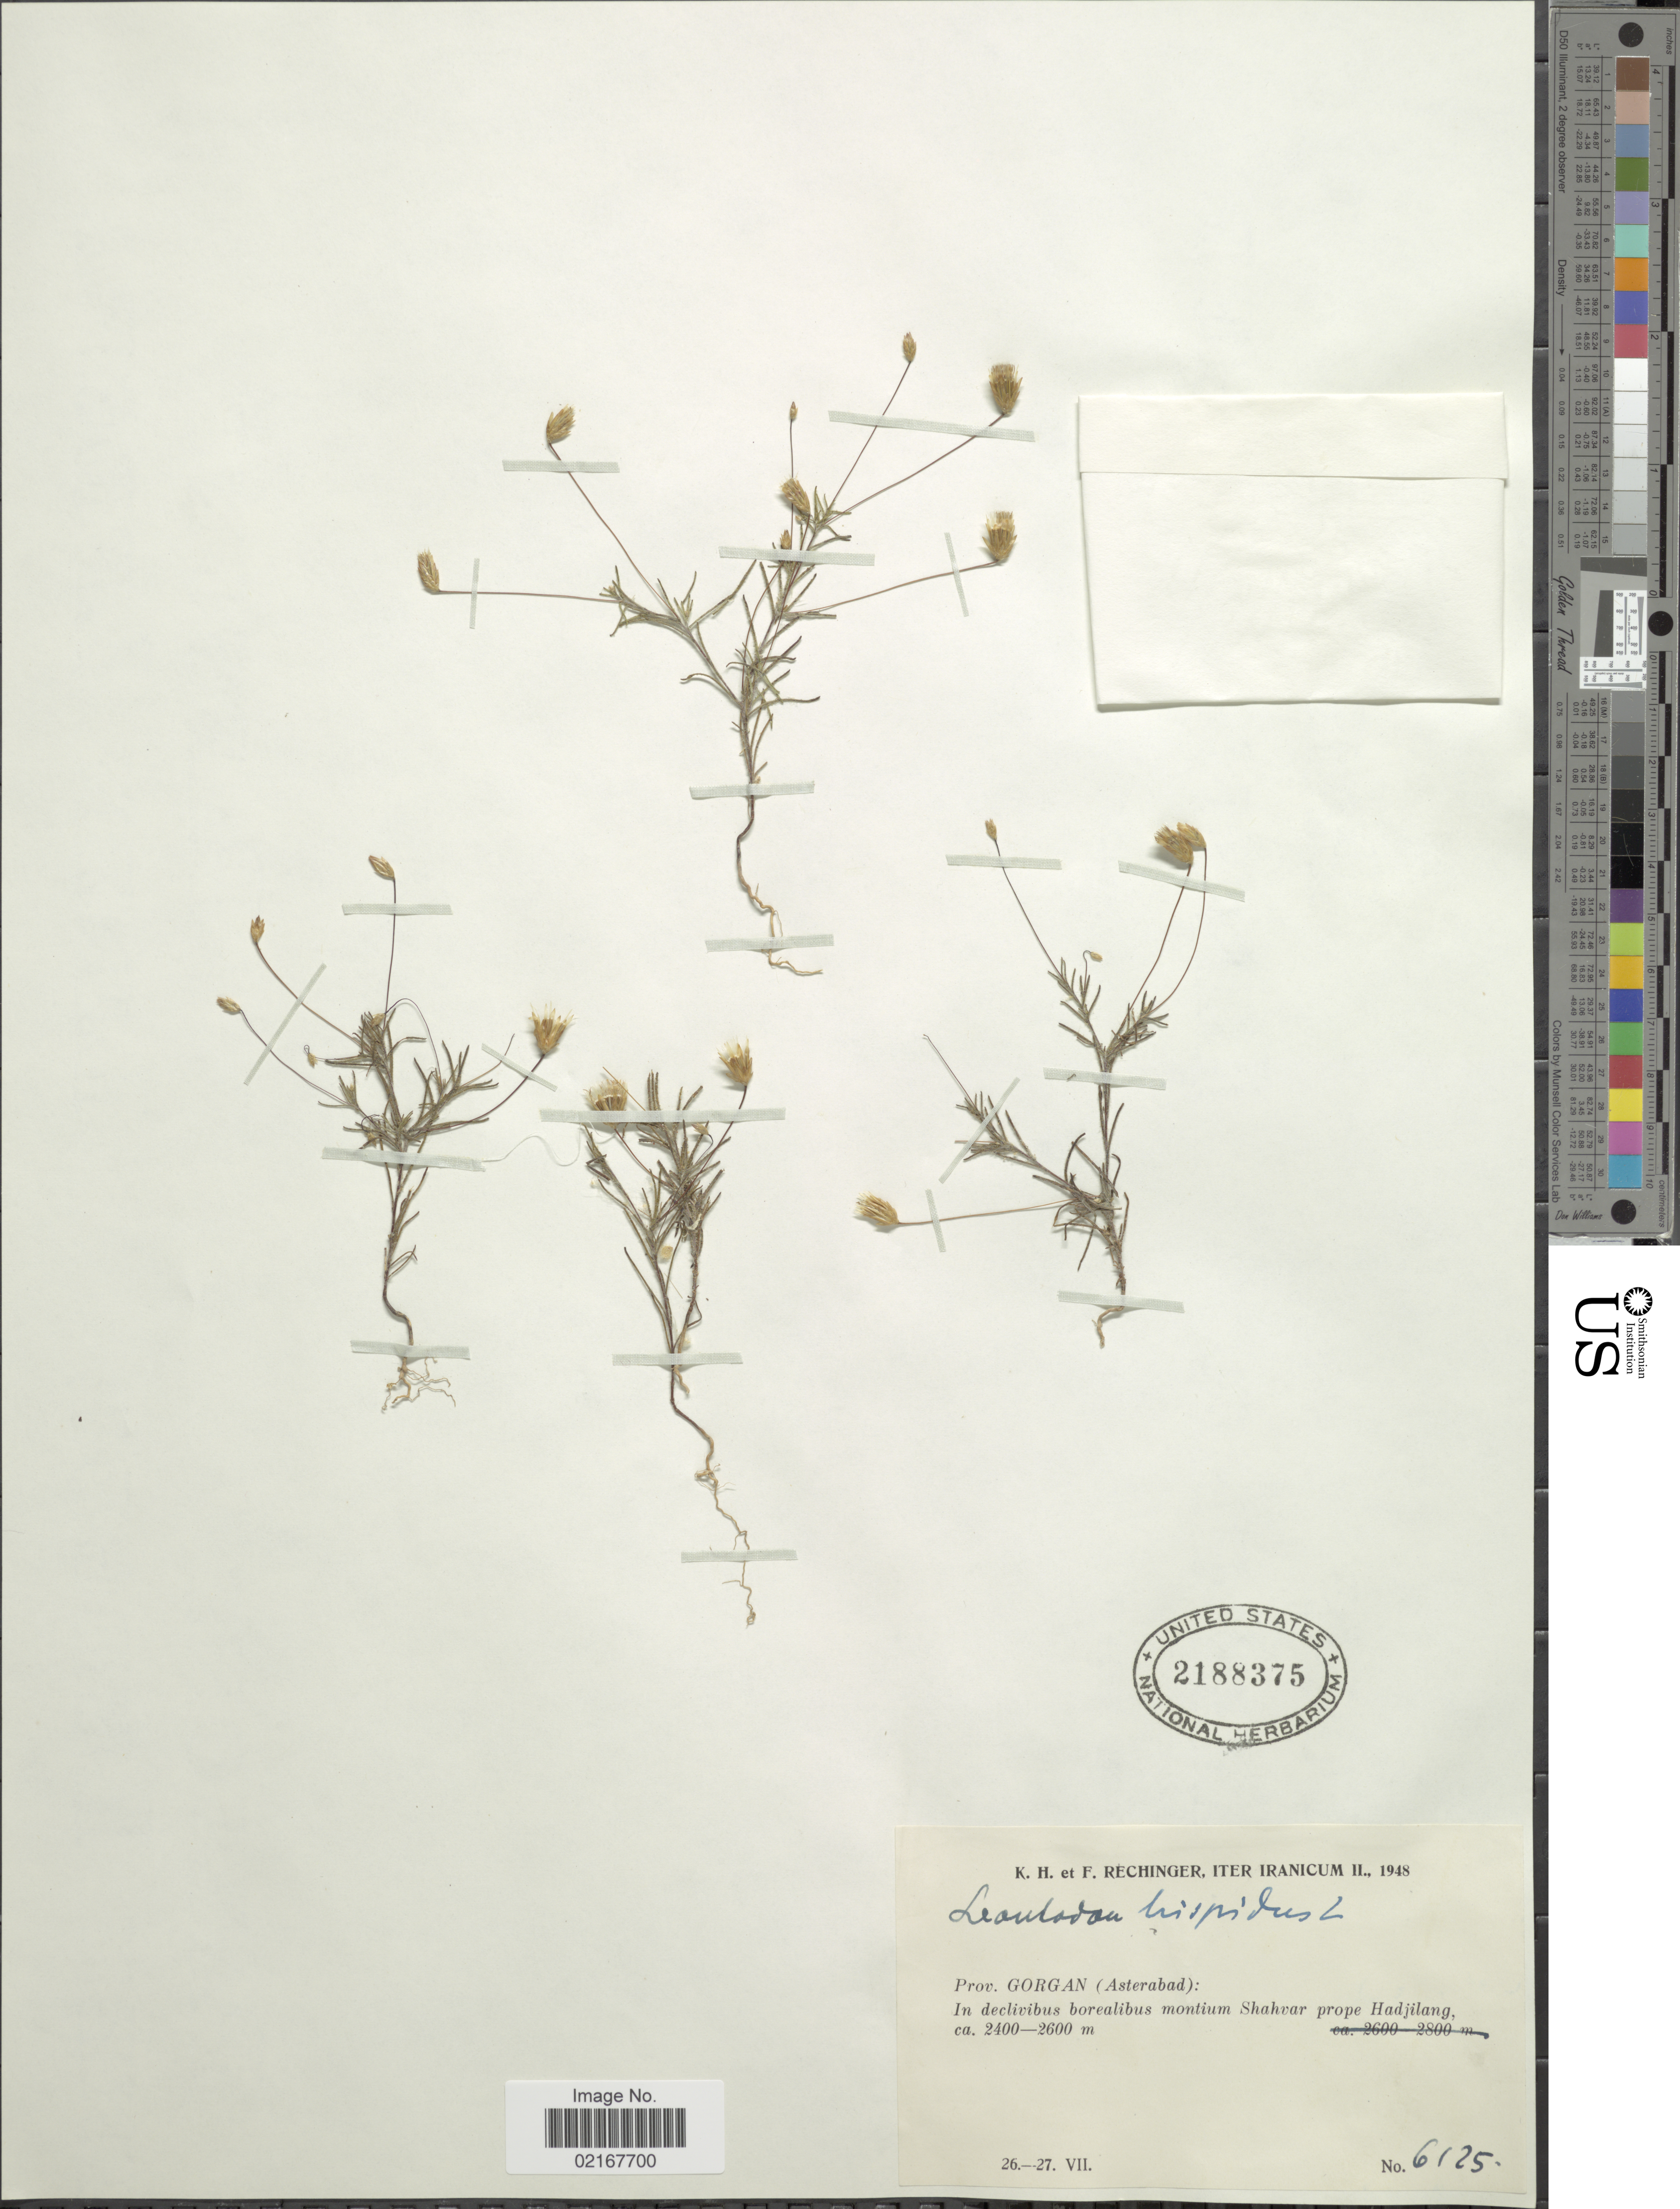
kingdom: Plantae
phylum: Tracheophyta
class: Magnoliopsida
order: Asterales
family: Asteraceae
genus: Scorzoneroides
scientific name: Scorzoneroides hispidula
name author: (Delile) Greuter & Talavera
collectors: K. H. Rechinger & F. Rechinger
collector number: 6125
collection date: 1948-07-26/1948-07-27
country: Iran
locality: Prov. Gorgan (Asterabad), montium Shahvar prope Hadjilang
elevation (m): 2400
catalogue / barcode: US 2188375